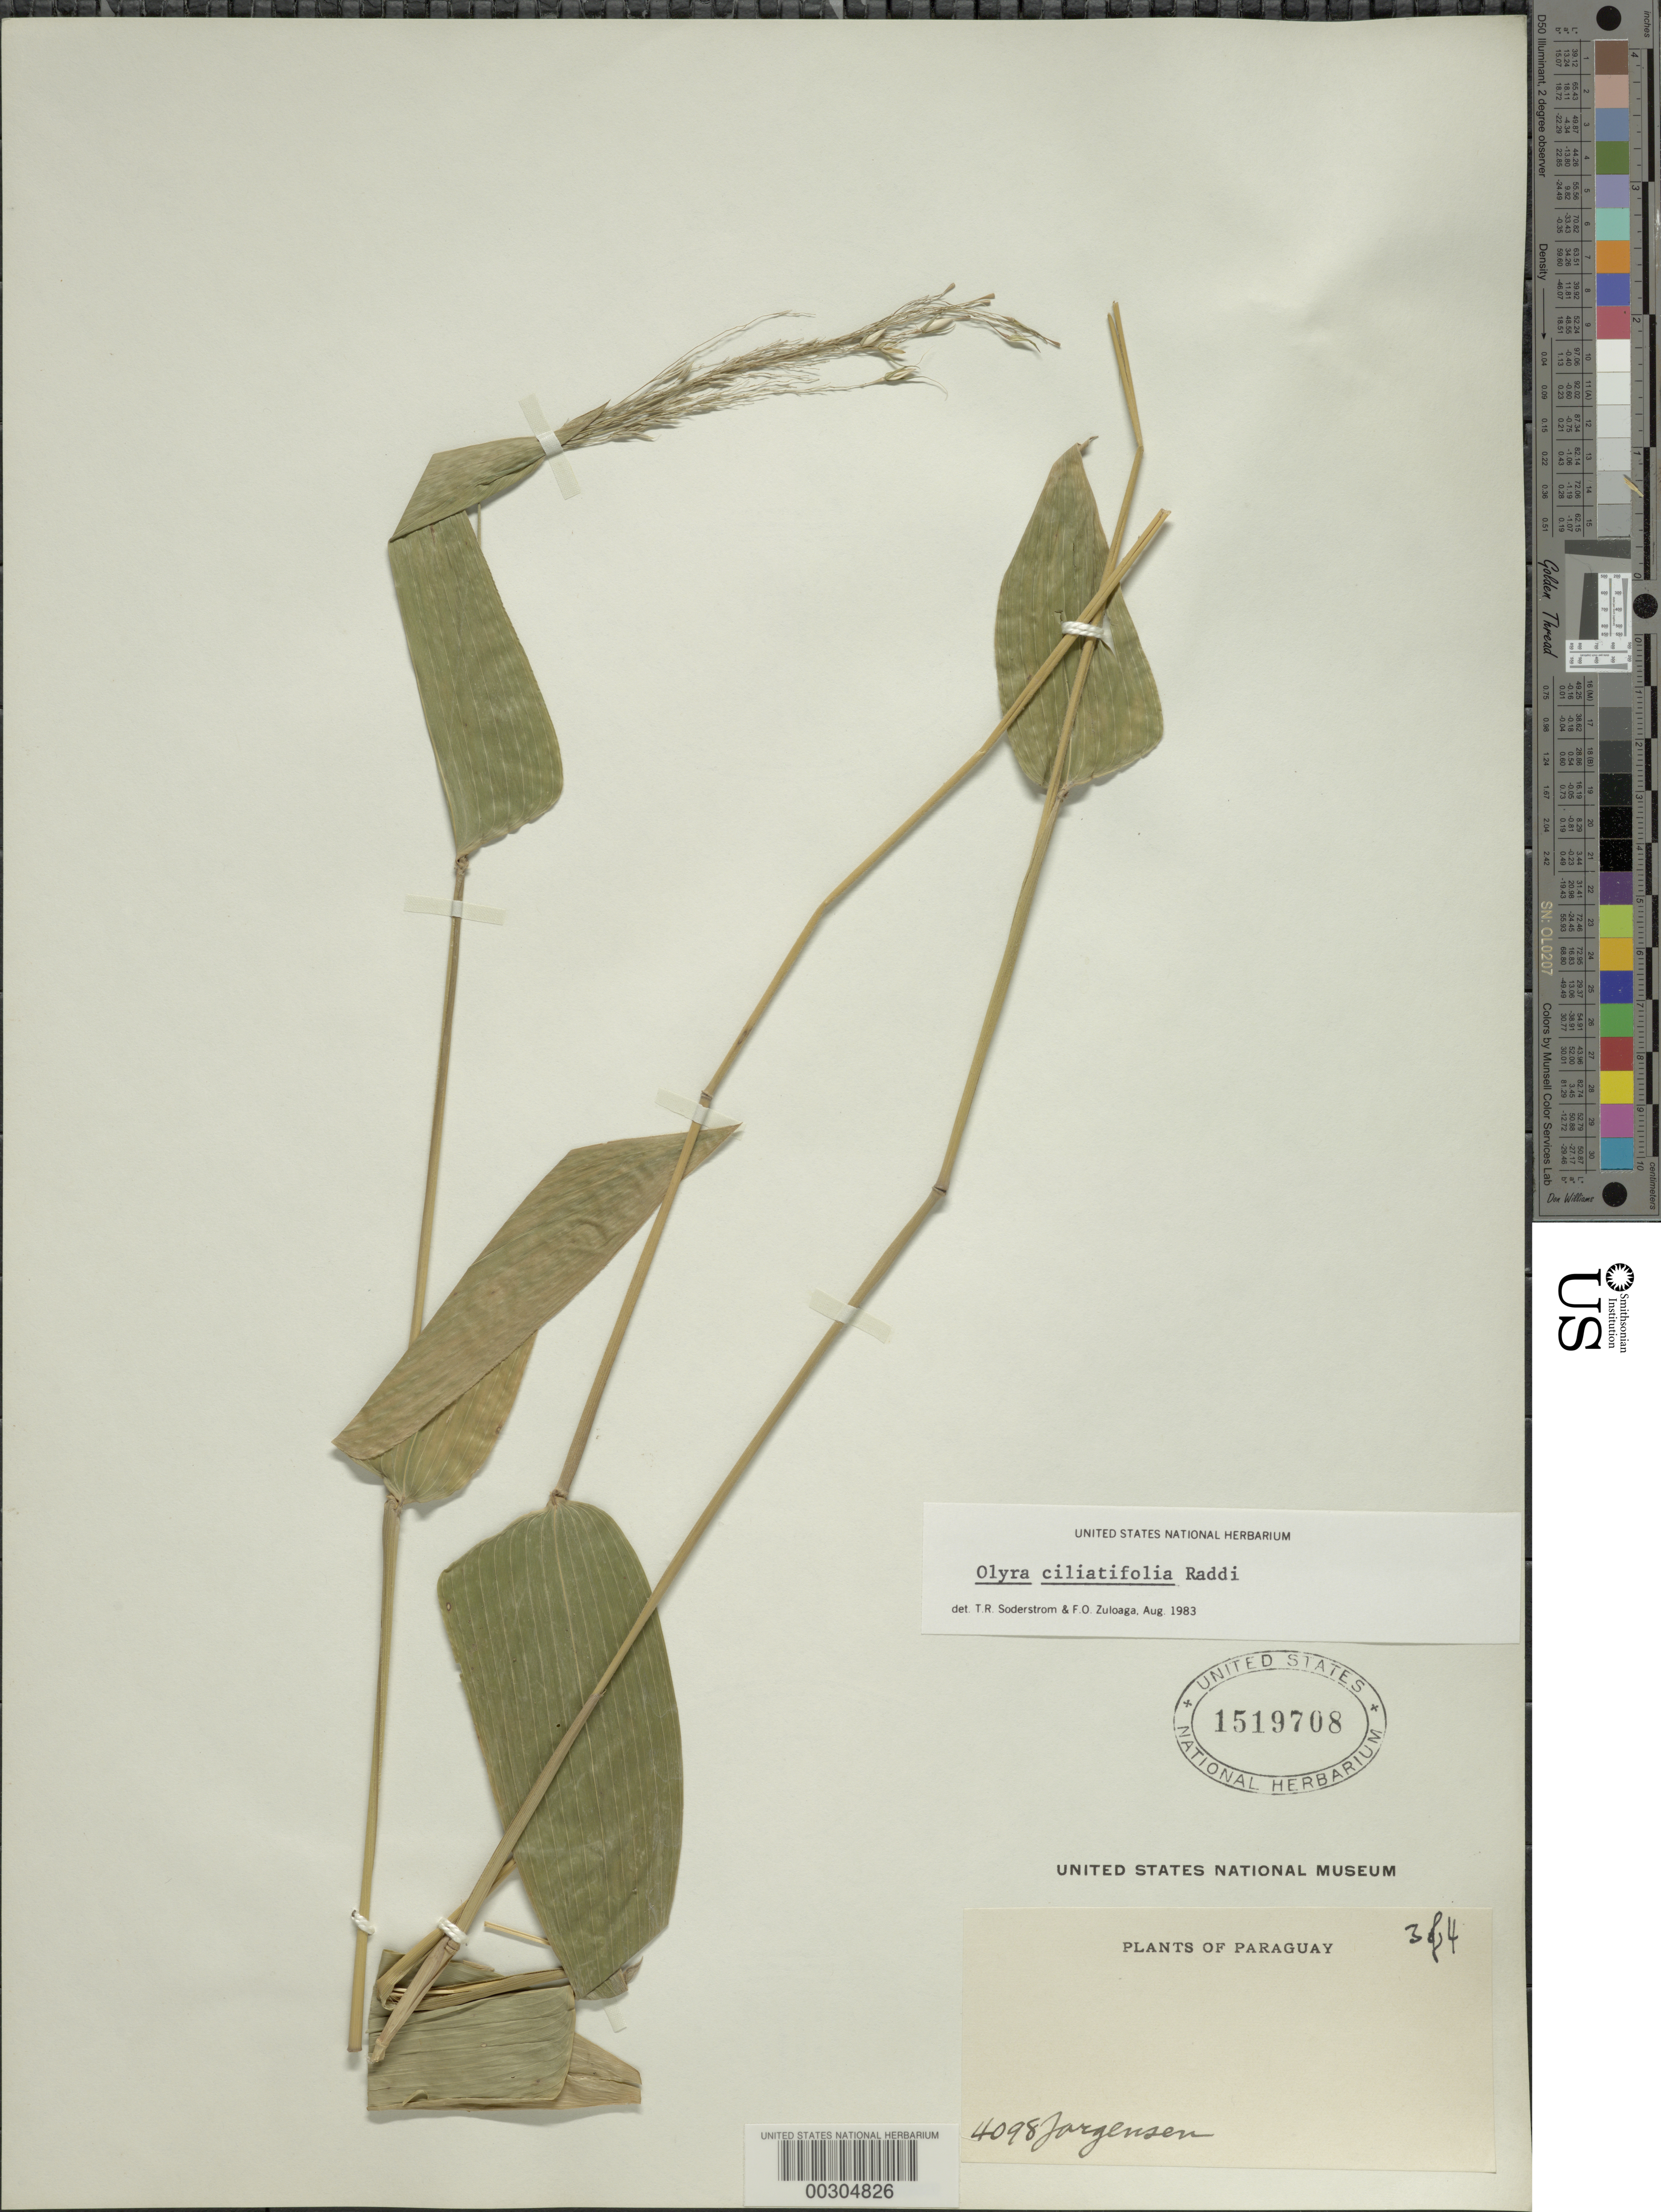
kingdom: Plantae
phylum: Tracheophyta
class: Liliopsida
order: Poales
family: Poaceae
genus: Olyra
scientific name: Olyra ciliatifolia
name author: Raddi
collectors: P. Jorgensen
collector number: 4098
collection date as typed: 02 Feb 1929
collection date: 1929-02-02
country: Paraguay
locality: Villarrica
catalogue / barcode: US 1519708